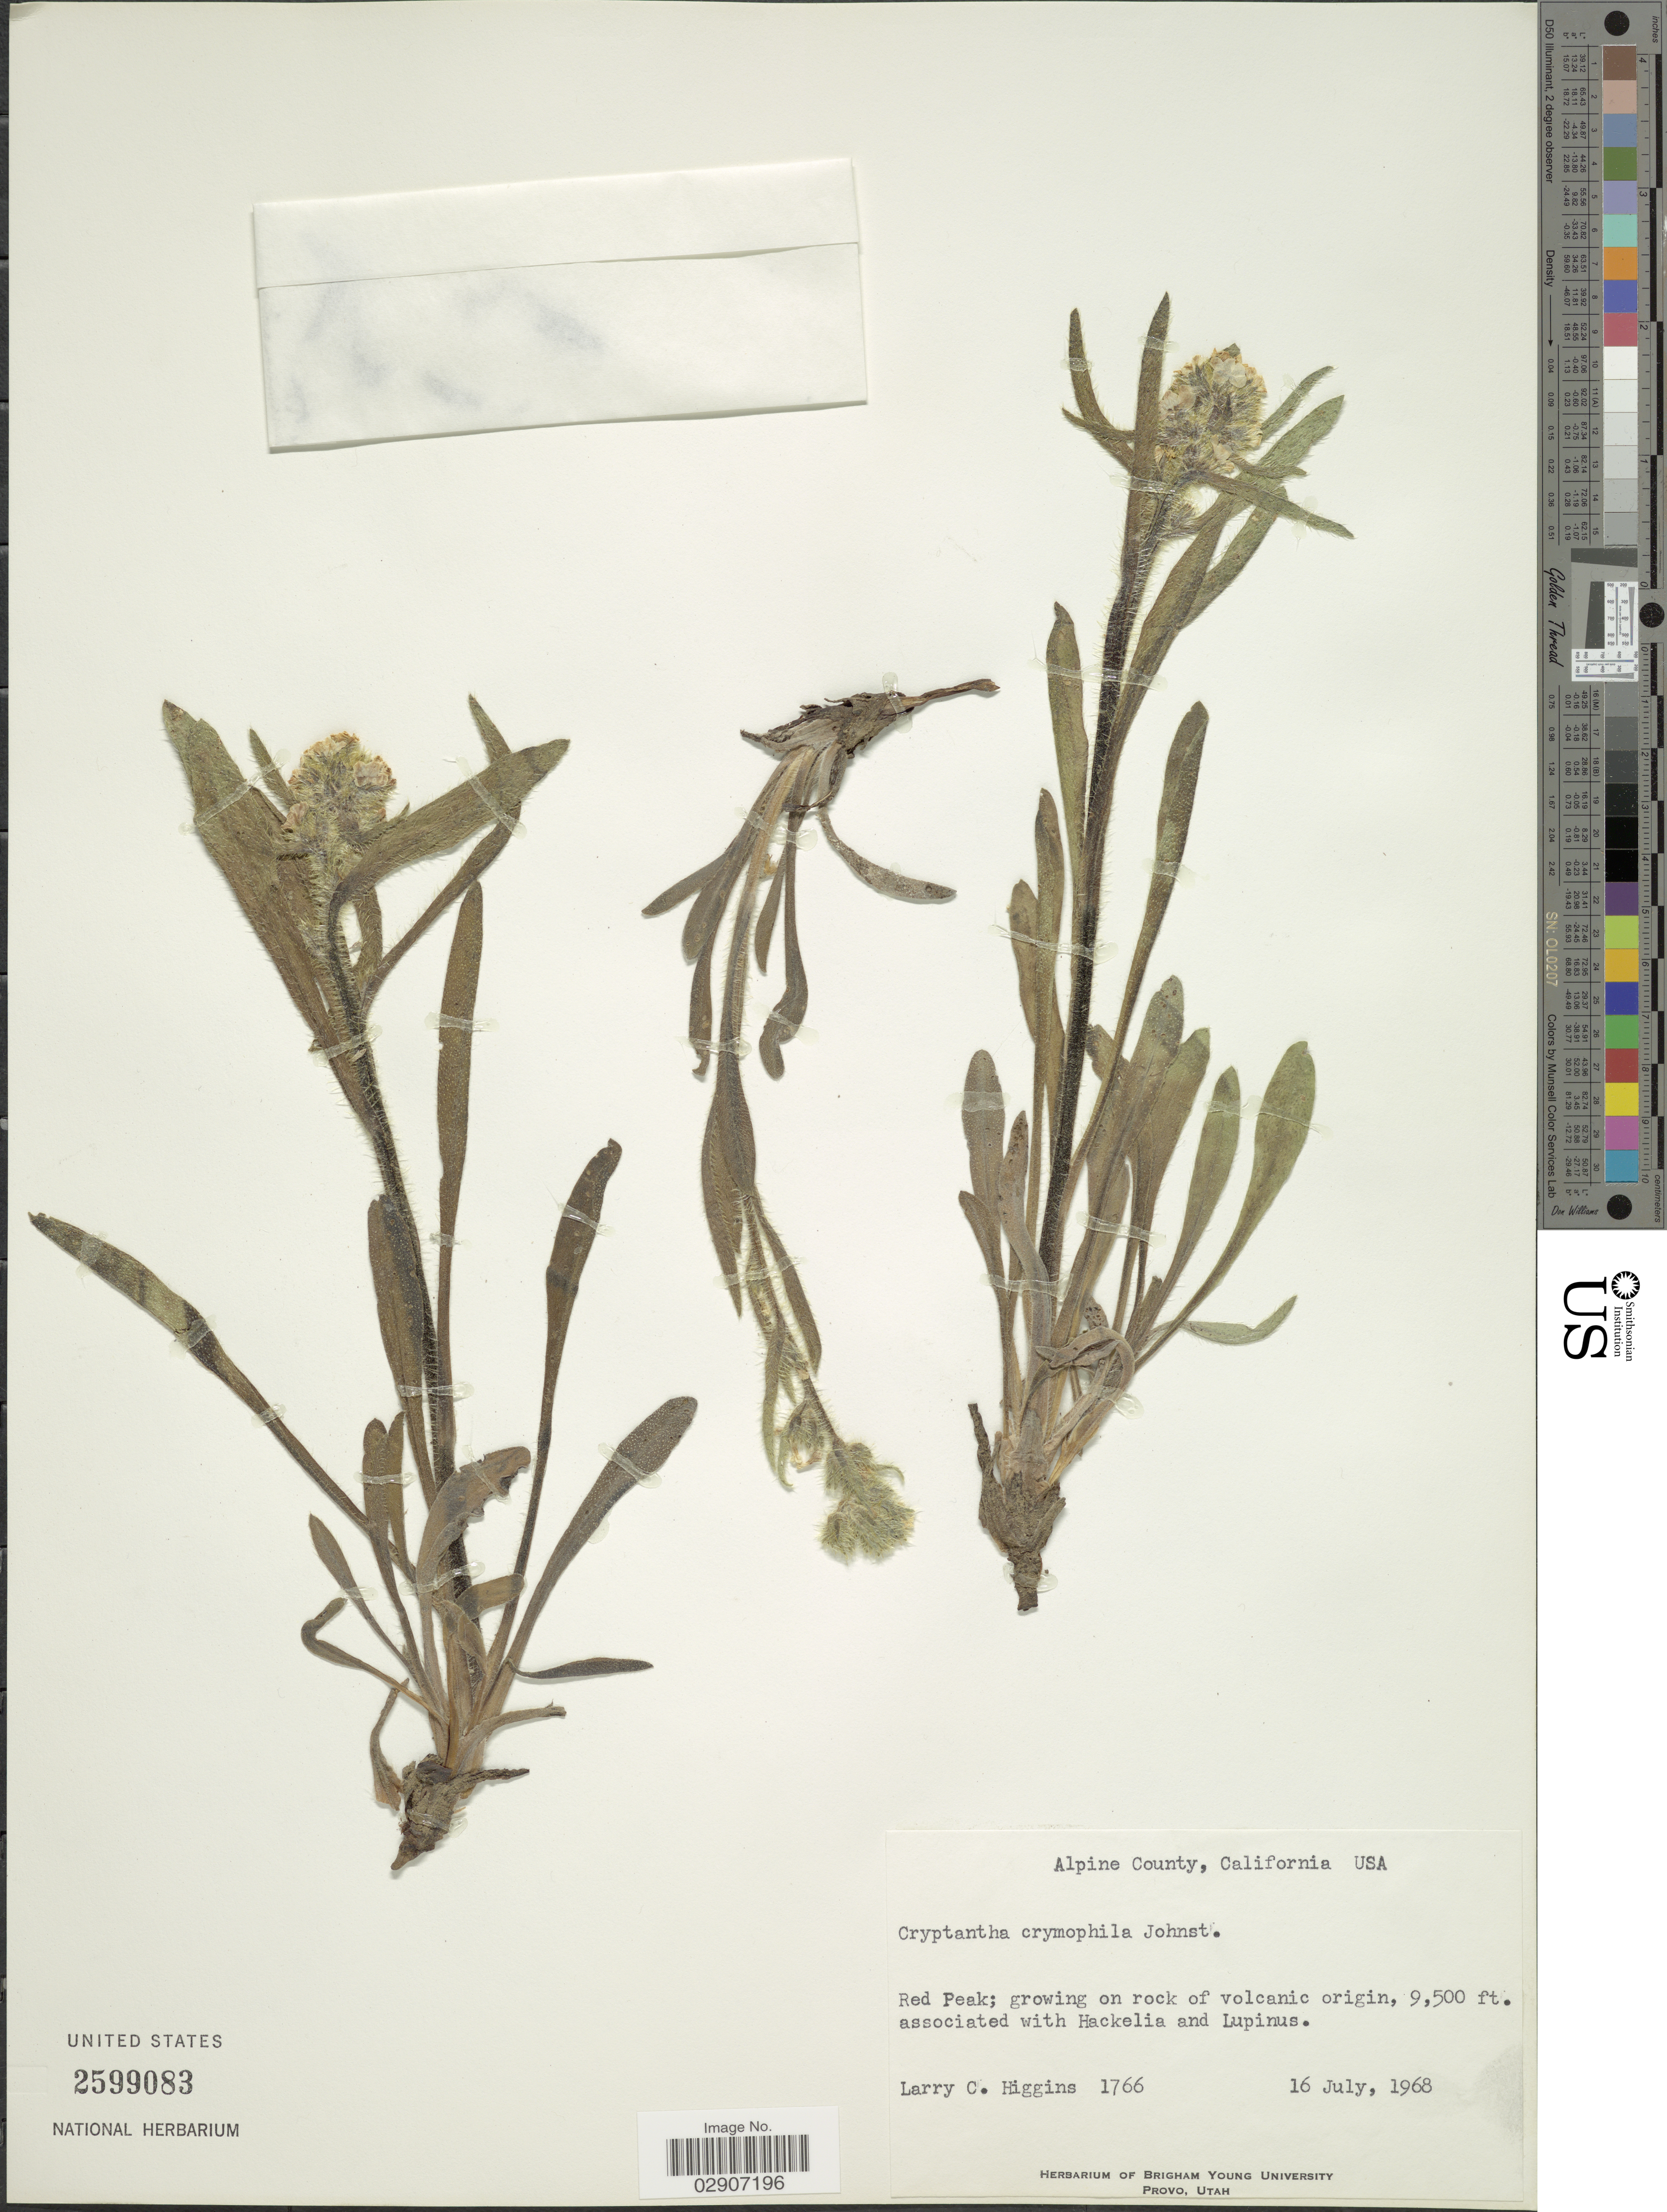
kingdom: Plantae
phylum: Tracheophyta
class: Magnoliopsida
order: Boraginales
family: Boraginaceae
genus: Cryptantha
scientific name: Cryptantha crymophila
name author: I.M. Johnst.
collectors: L. Higgins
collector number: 1766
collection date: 1968-07-16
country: United States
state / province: California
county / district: Alpine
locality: Alpine County, Red Peak.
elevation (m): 2896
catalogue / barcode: US 2599083